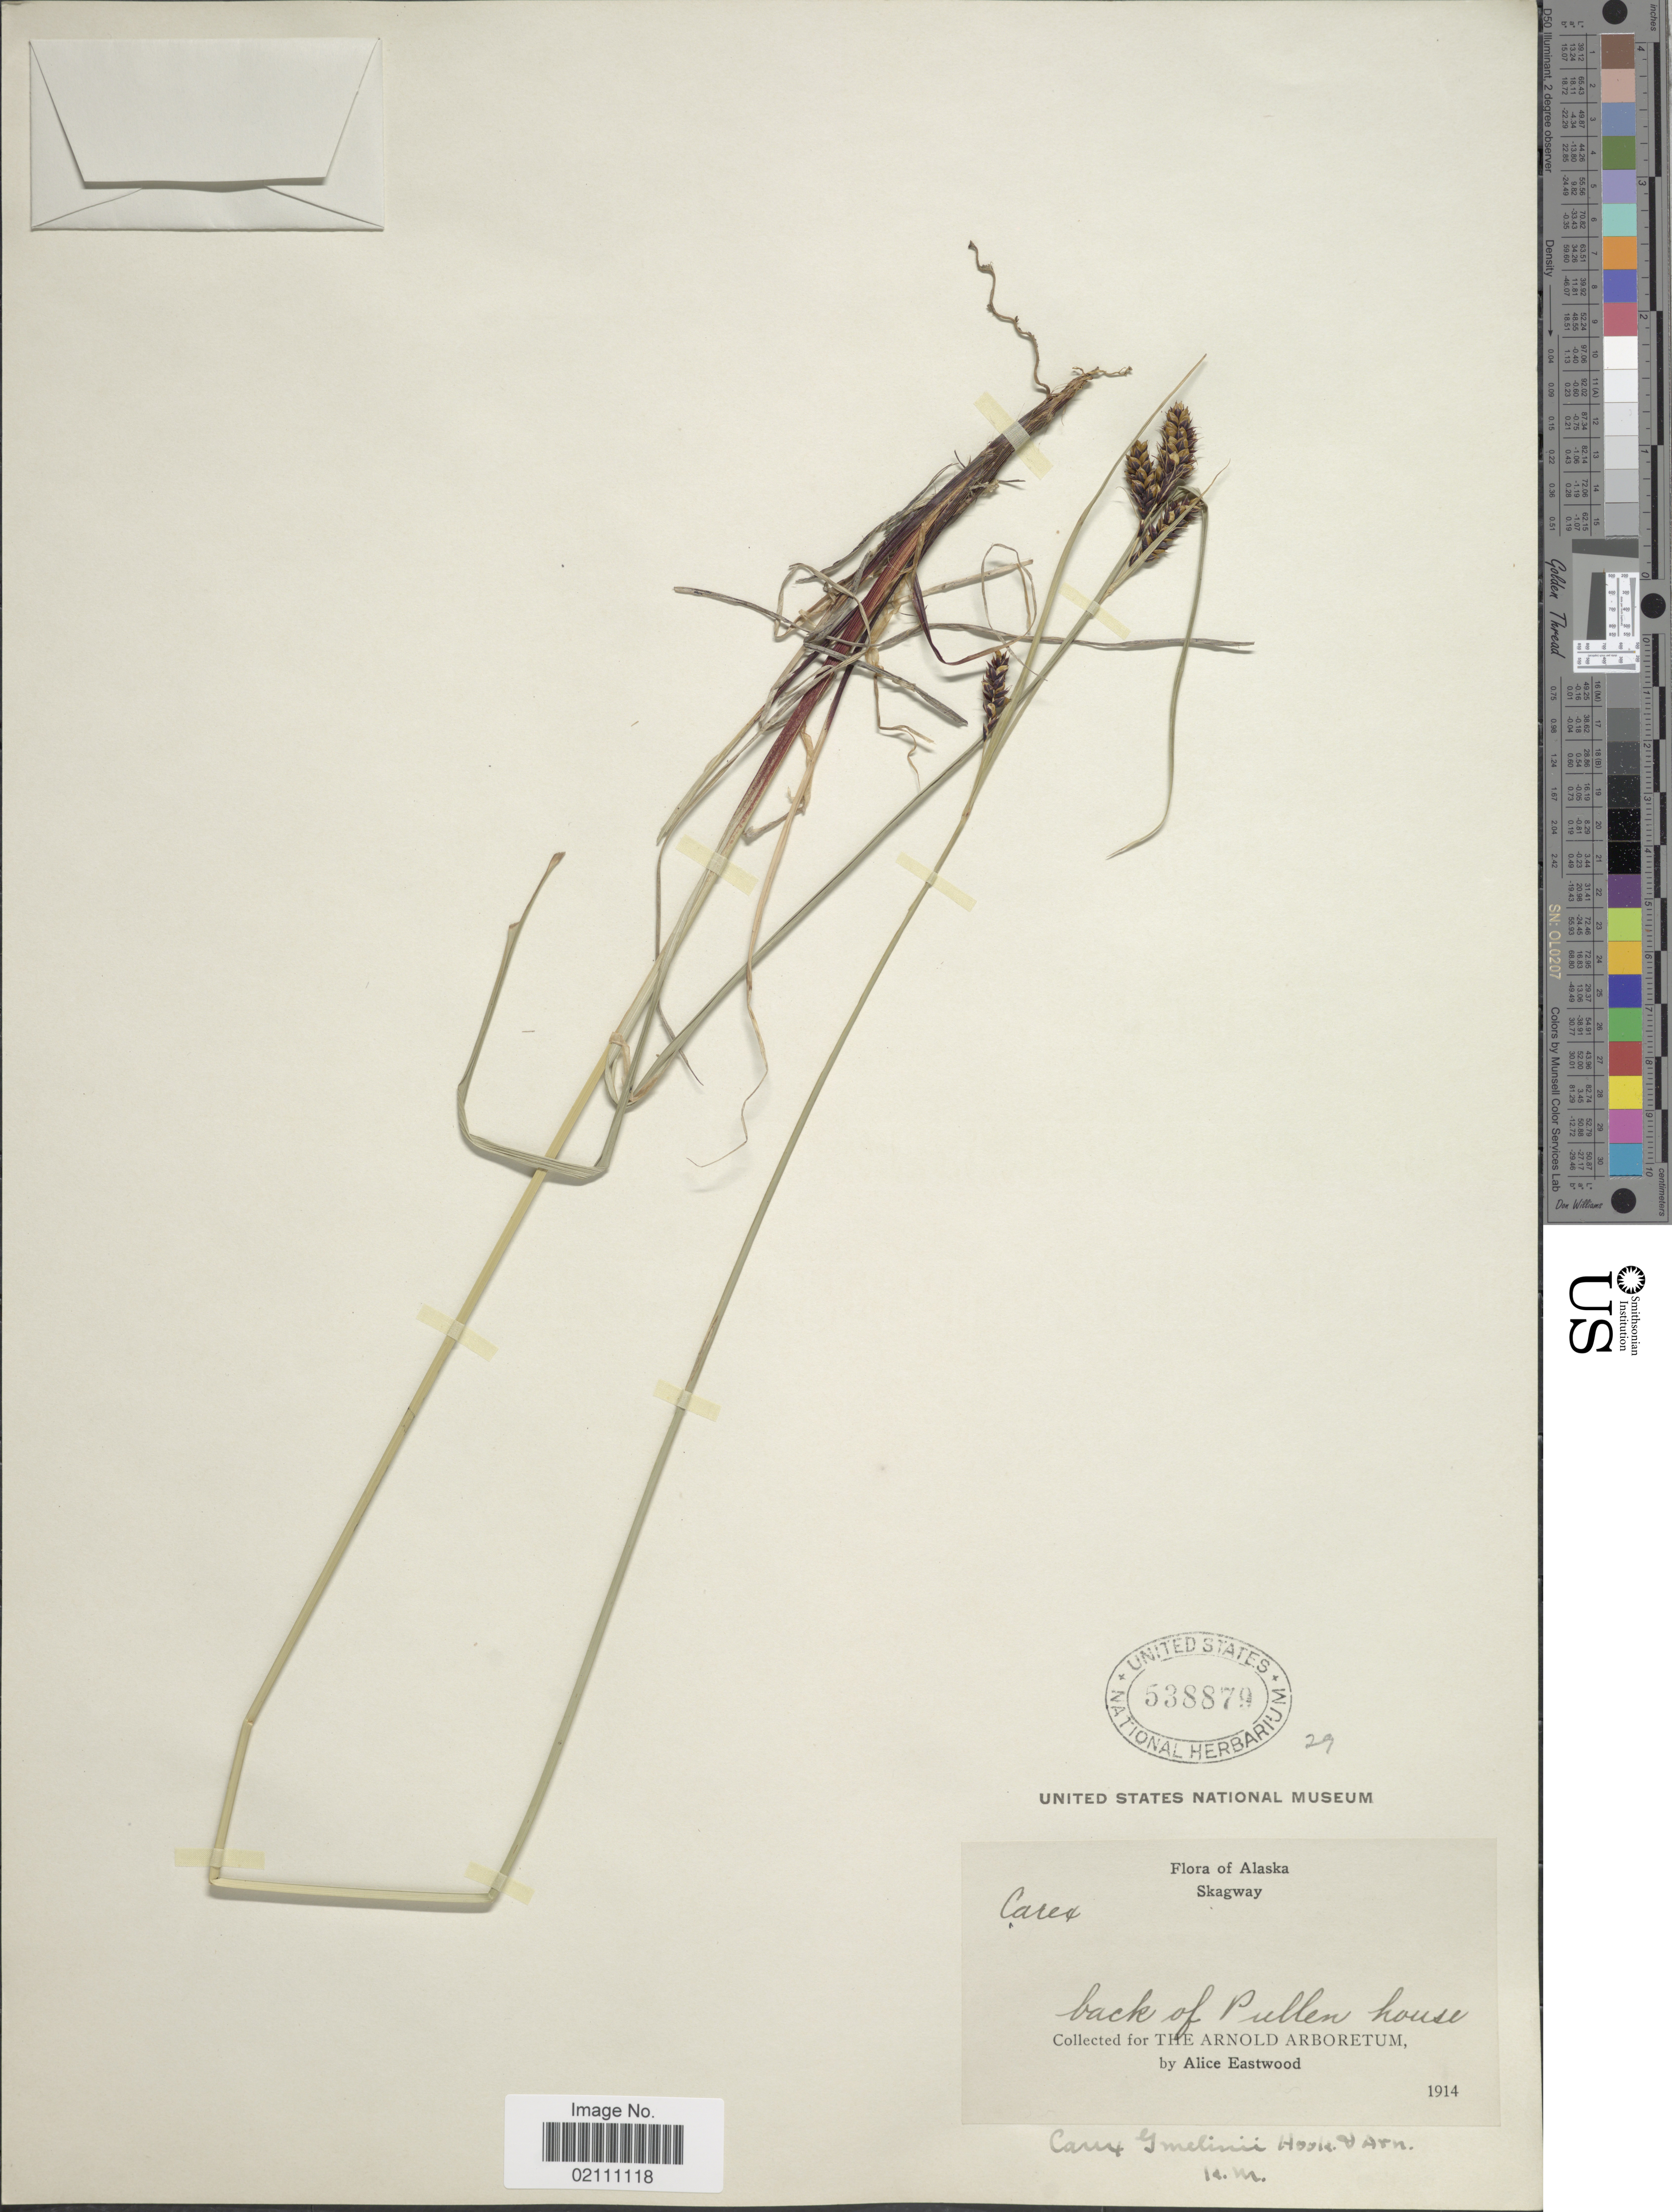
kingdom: Plantae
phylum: Tracheophyta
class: Liliopsida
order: Poales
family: Cyperaceae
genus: Carex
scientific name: Carex gmelinii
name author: Hook. & Arn.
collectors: A. Eastwood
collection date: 1914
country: United States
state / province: Alaska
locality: Skagway, back of Pullen house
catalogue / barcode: US 538879